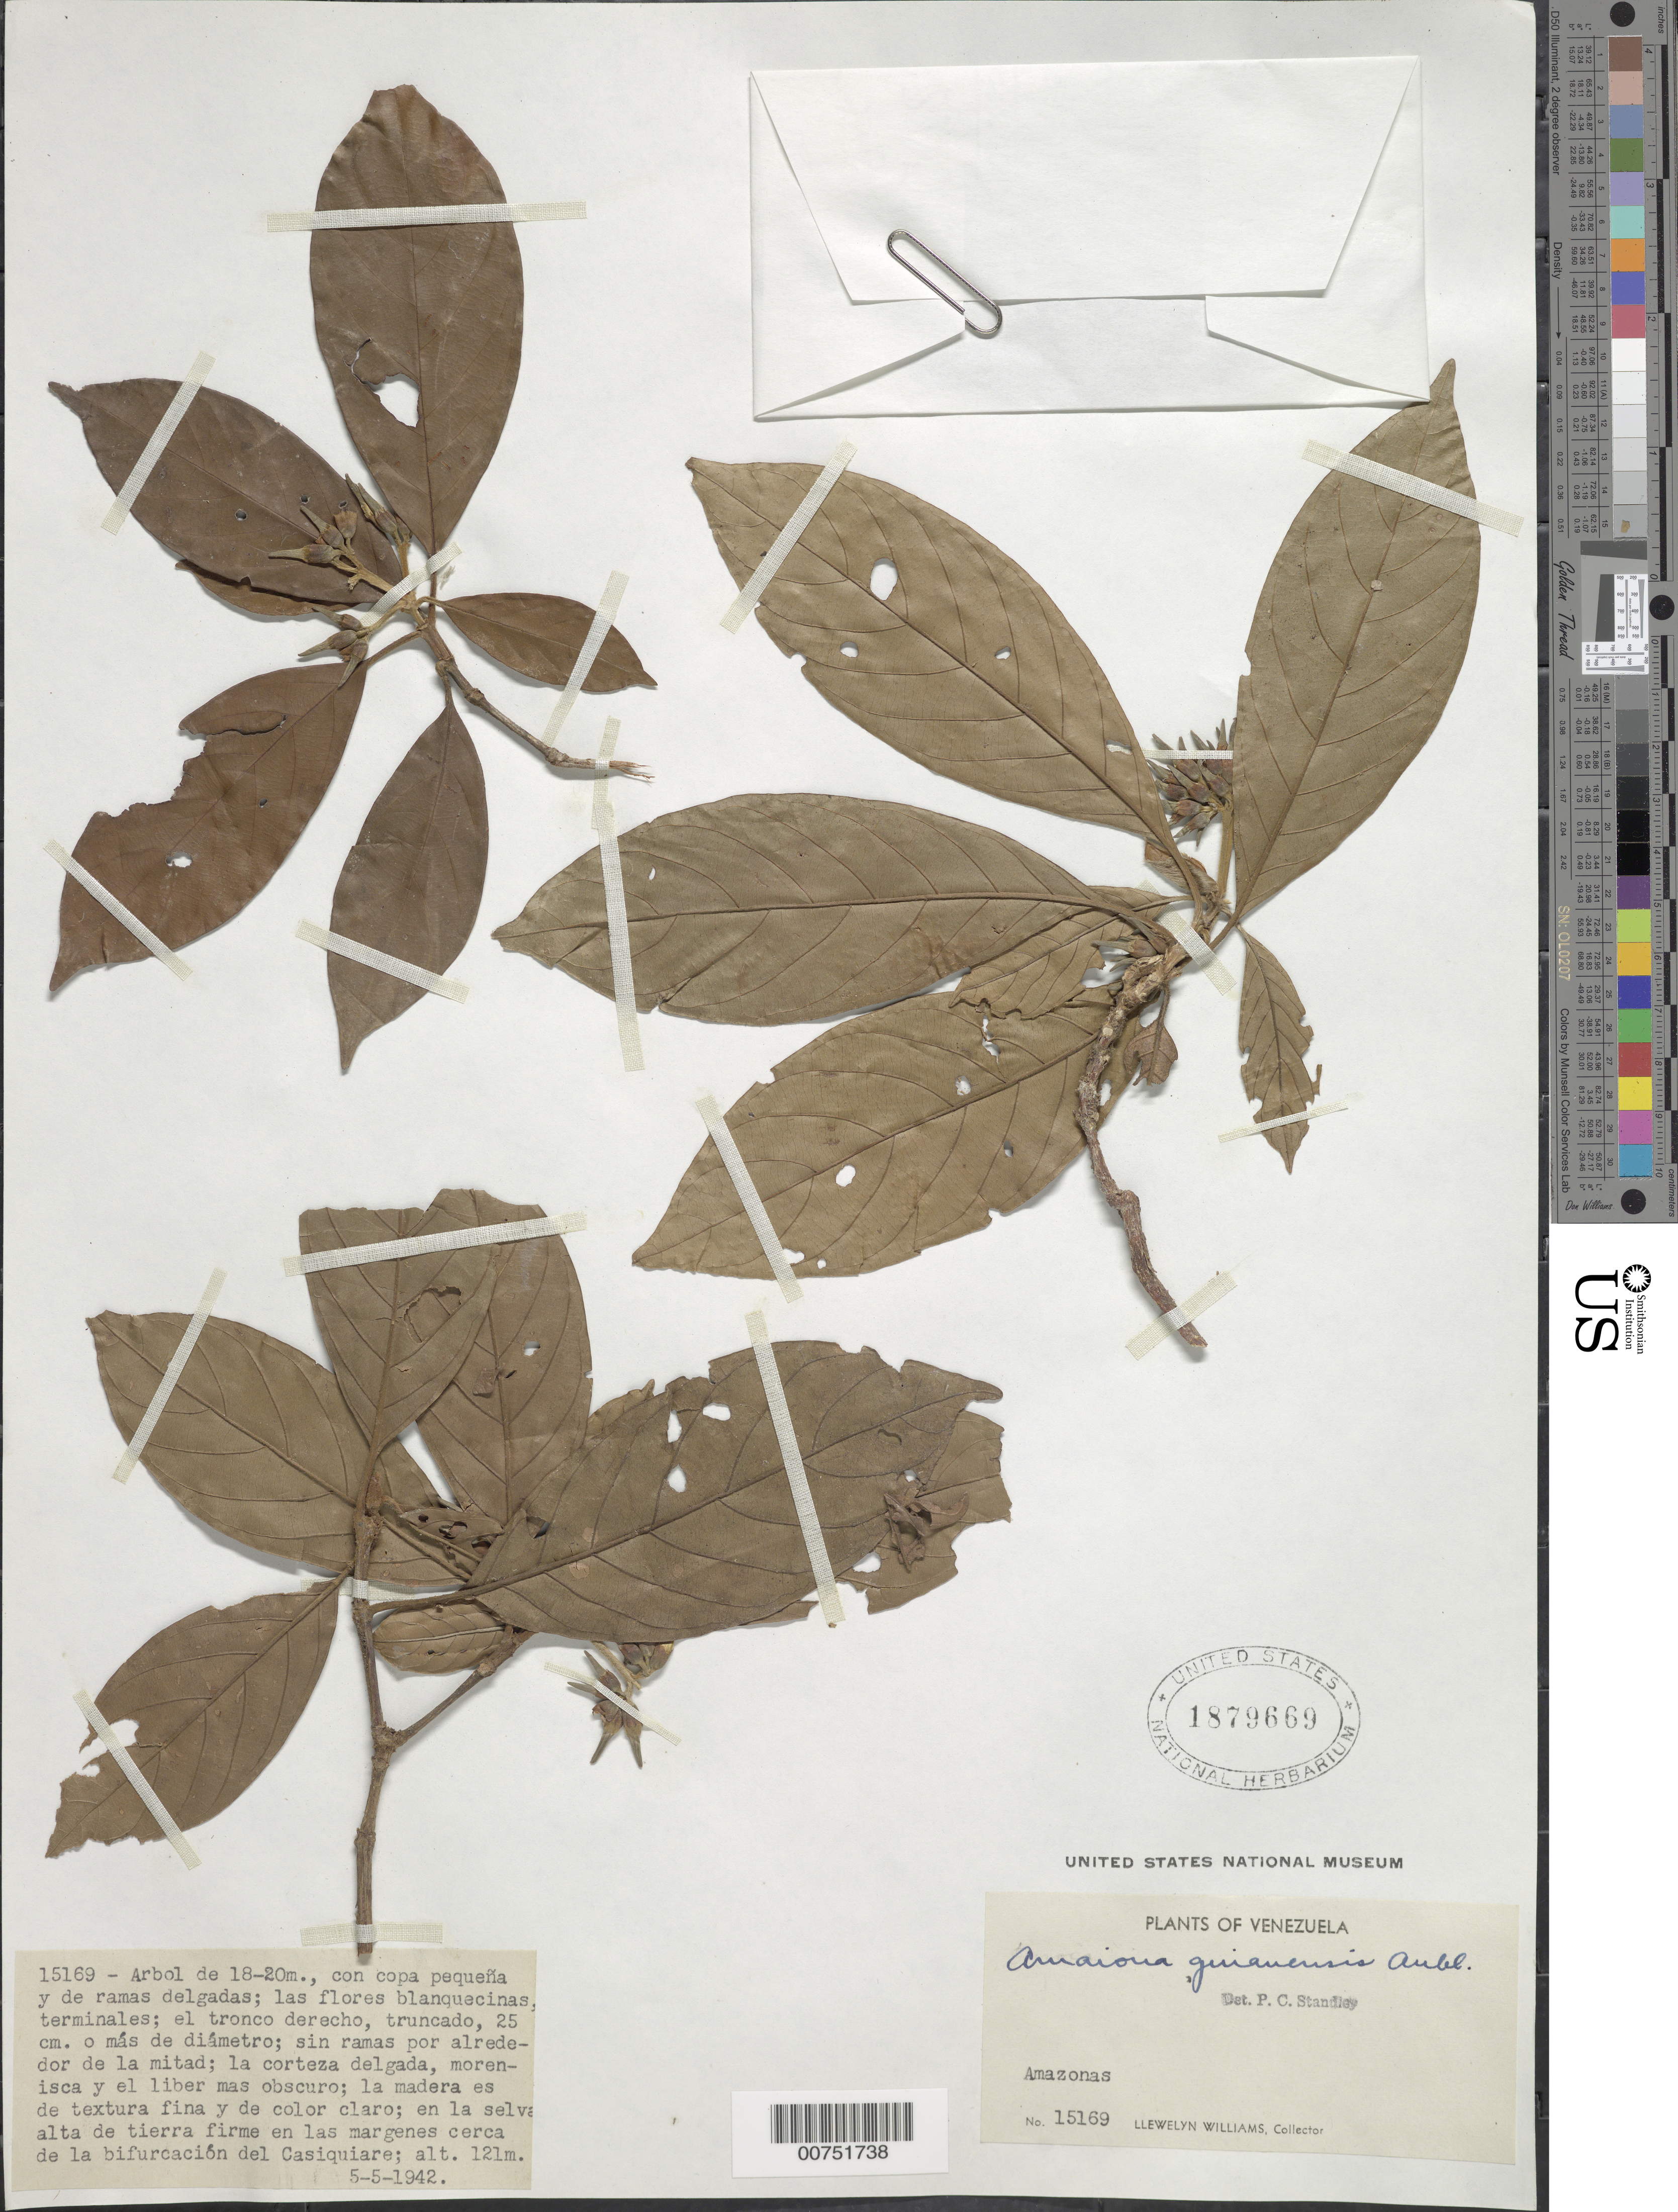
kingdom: Plantae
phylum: Tracheophyta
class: Magnoliopsida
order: Gentianales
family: Rubiaceae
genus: Amaioua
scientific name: Amaioua guianensis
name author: Aubl.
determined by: Standley, Paul C.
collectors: Ll. Williams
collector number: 15169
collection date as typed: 5-May-42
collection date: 1942-05-05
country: Venezuela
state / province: Amazonas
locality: Casiquiare, cerca de la bifurcacion del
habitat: Selva alta de tierra firme en las margenes cerca de la bifurcacion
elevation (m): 121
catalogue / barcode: US 1879669